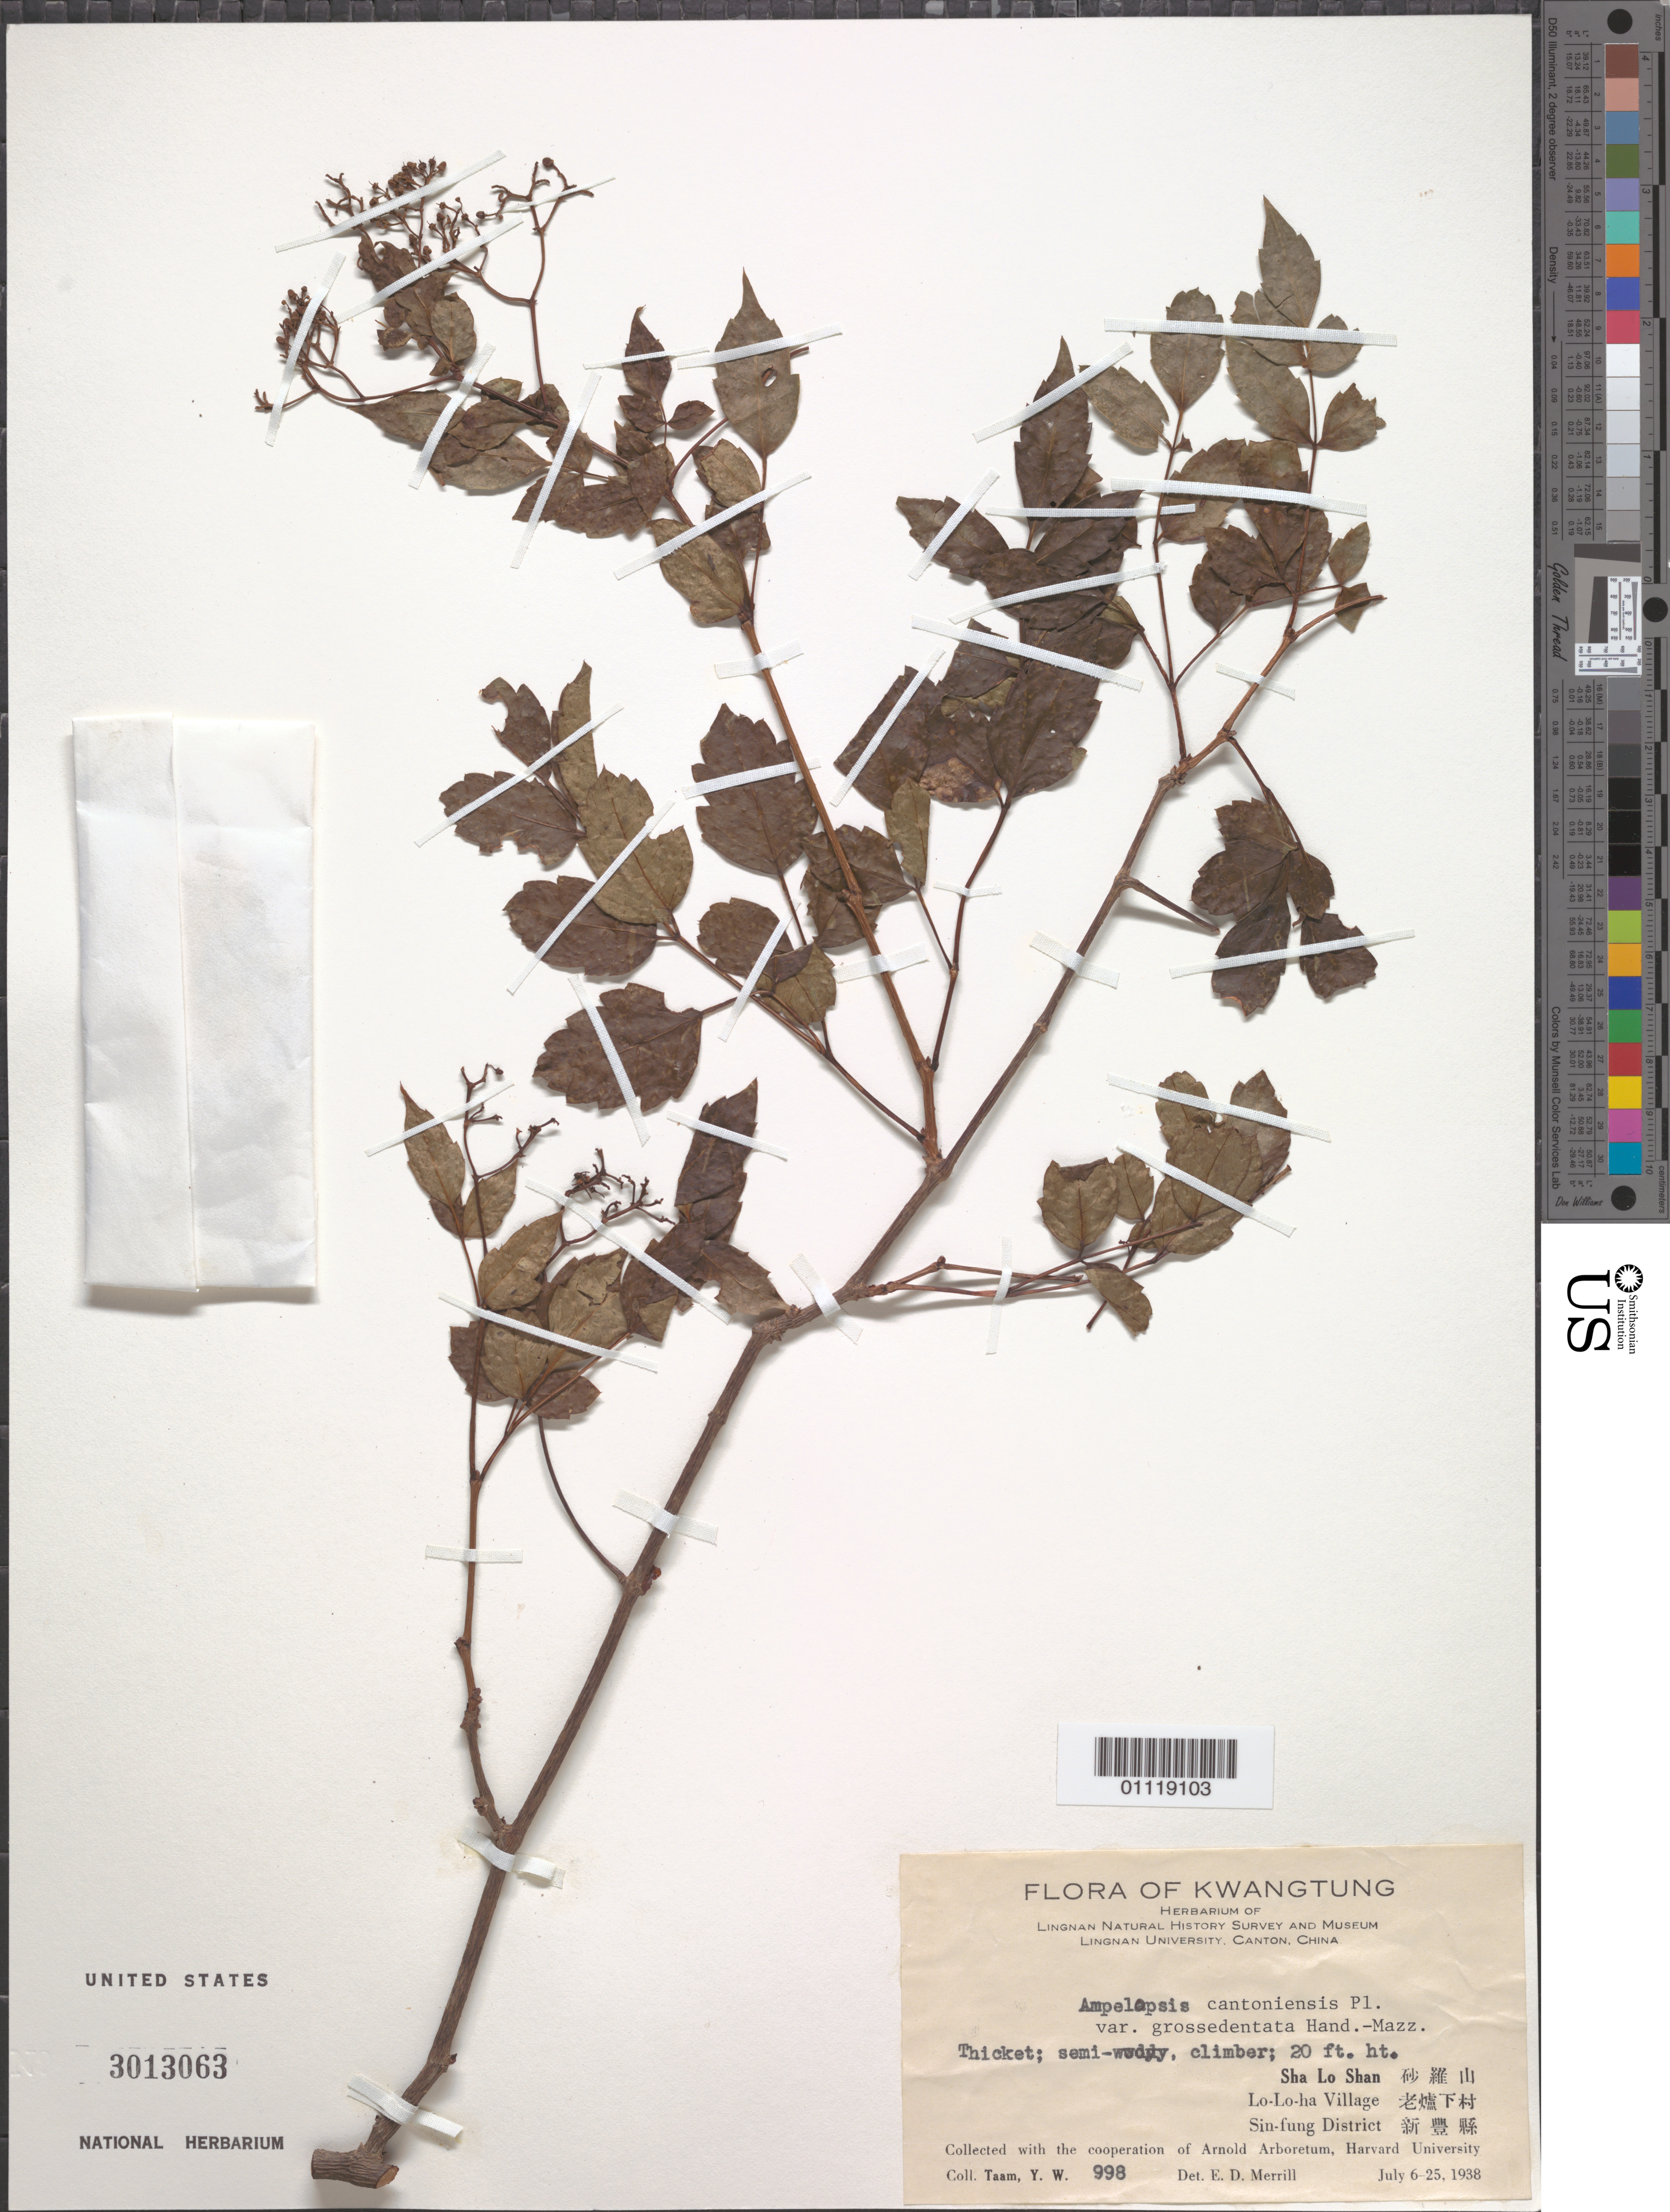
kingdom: Plantae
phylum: Tracheophyta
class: Magnoliopsida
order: Vitales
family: Vitaceae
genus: Ampelopsis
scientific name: Ampelopsis cantoniensis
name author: (W. Hook. & H.J. Arn.) Planch.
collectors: Y. W. Taam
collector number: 998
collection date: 1938-07-06/1938-07-25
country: China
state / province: Guangdong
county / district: Sin-fung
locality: Xinfeng County; Lo-Lo-Ha Village; Sha Lo Shan.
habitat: Thicket; semi-woody; climber.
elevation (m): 6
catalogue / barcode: US 3013063